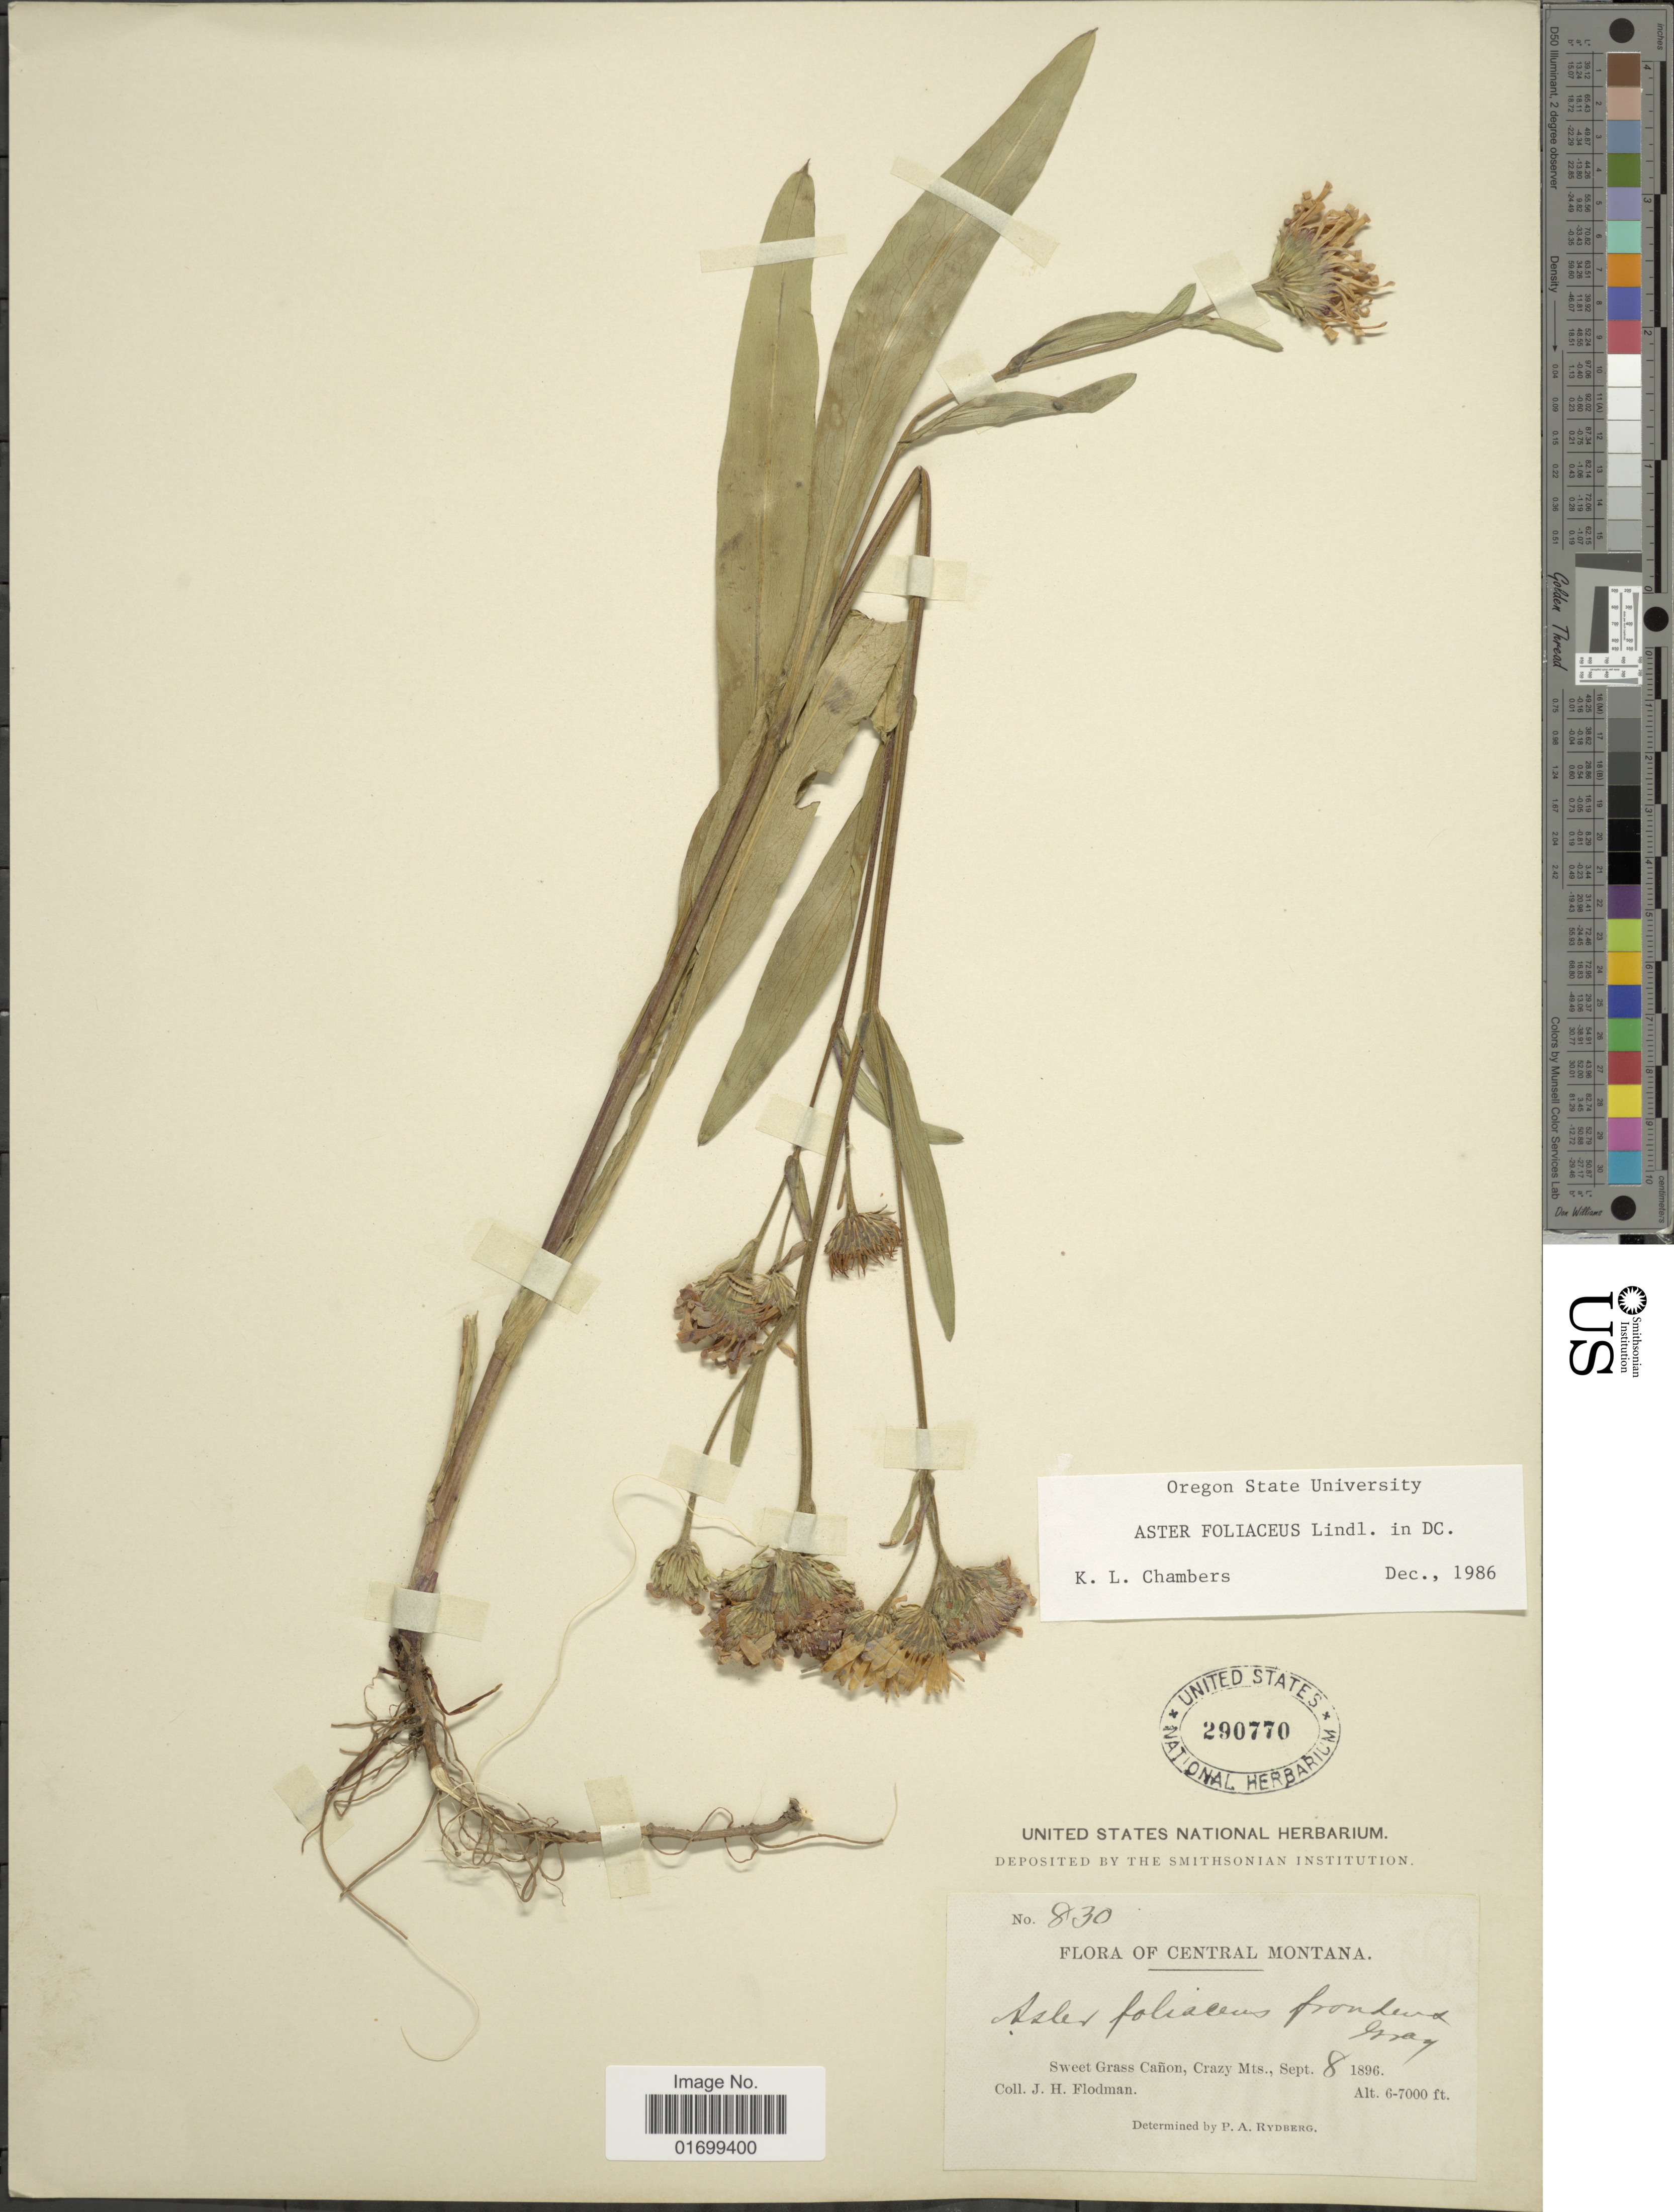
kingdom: Plantae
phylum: Tracheophyta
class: Magnoliopsida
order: Asterales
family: Asteraceae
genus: Symphyotrichum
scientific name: Symphyotrichum foliaceum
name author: (Lindl. ex DC.) G.L. Nesom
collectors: J. Flodman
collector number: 830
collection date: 1896-09-08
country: United States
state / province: Montana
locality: Central Montana, Sweet Grass Cañon, Crazy Mts.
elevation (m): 1829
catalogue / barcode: US 290770